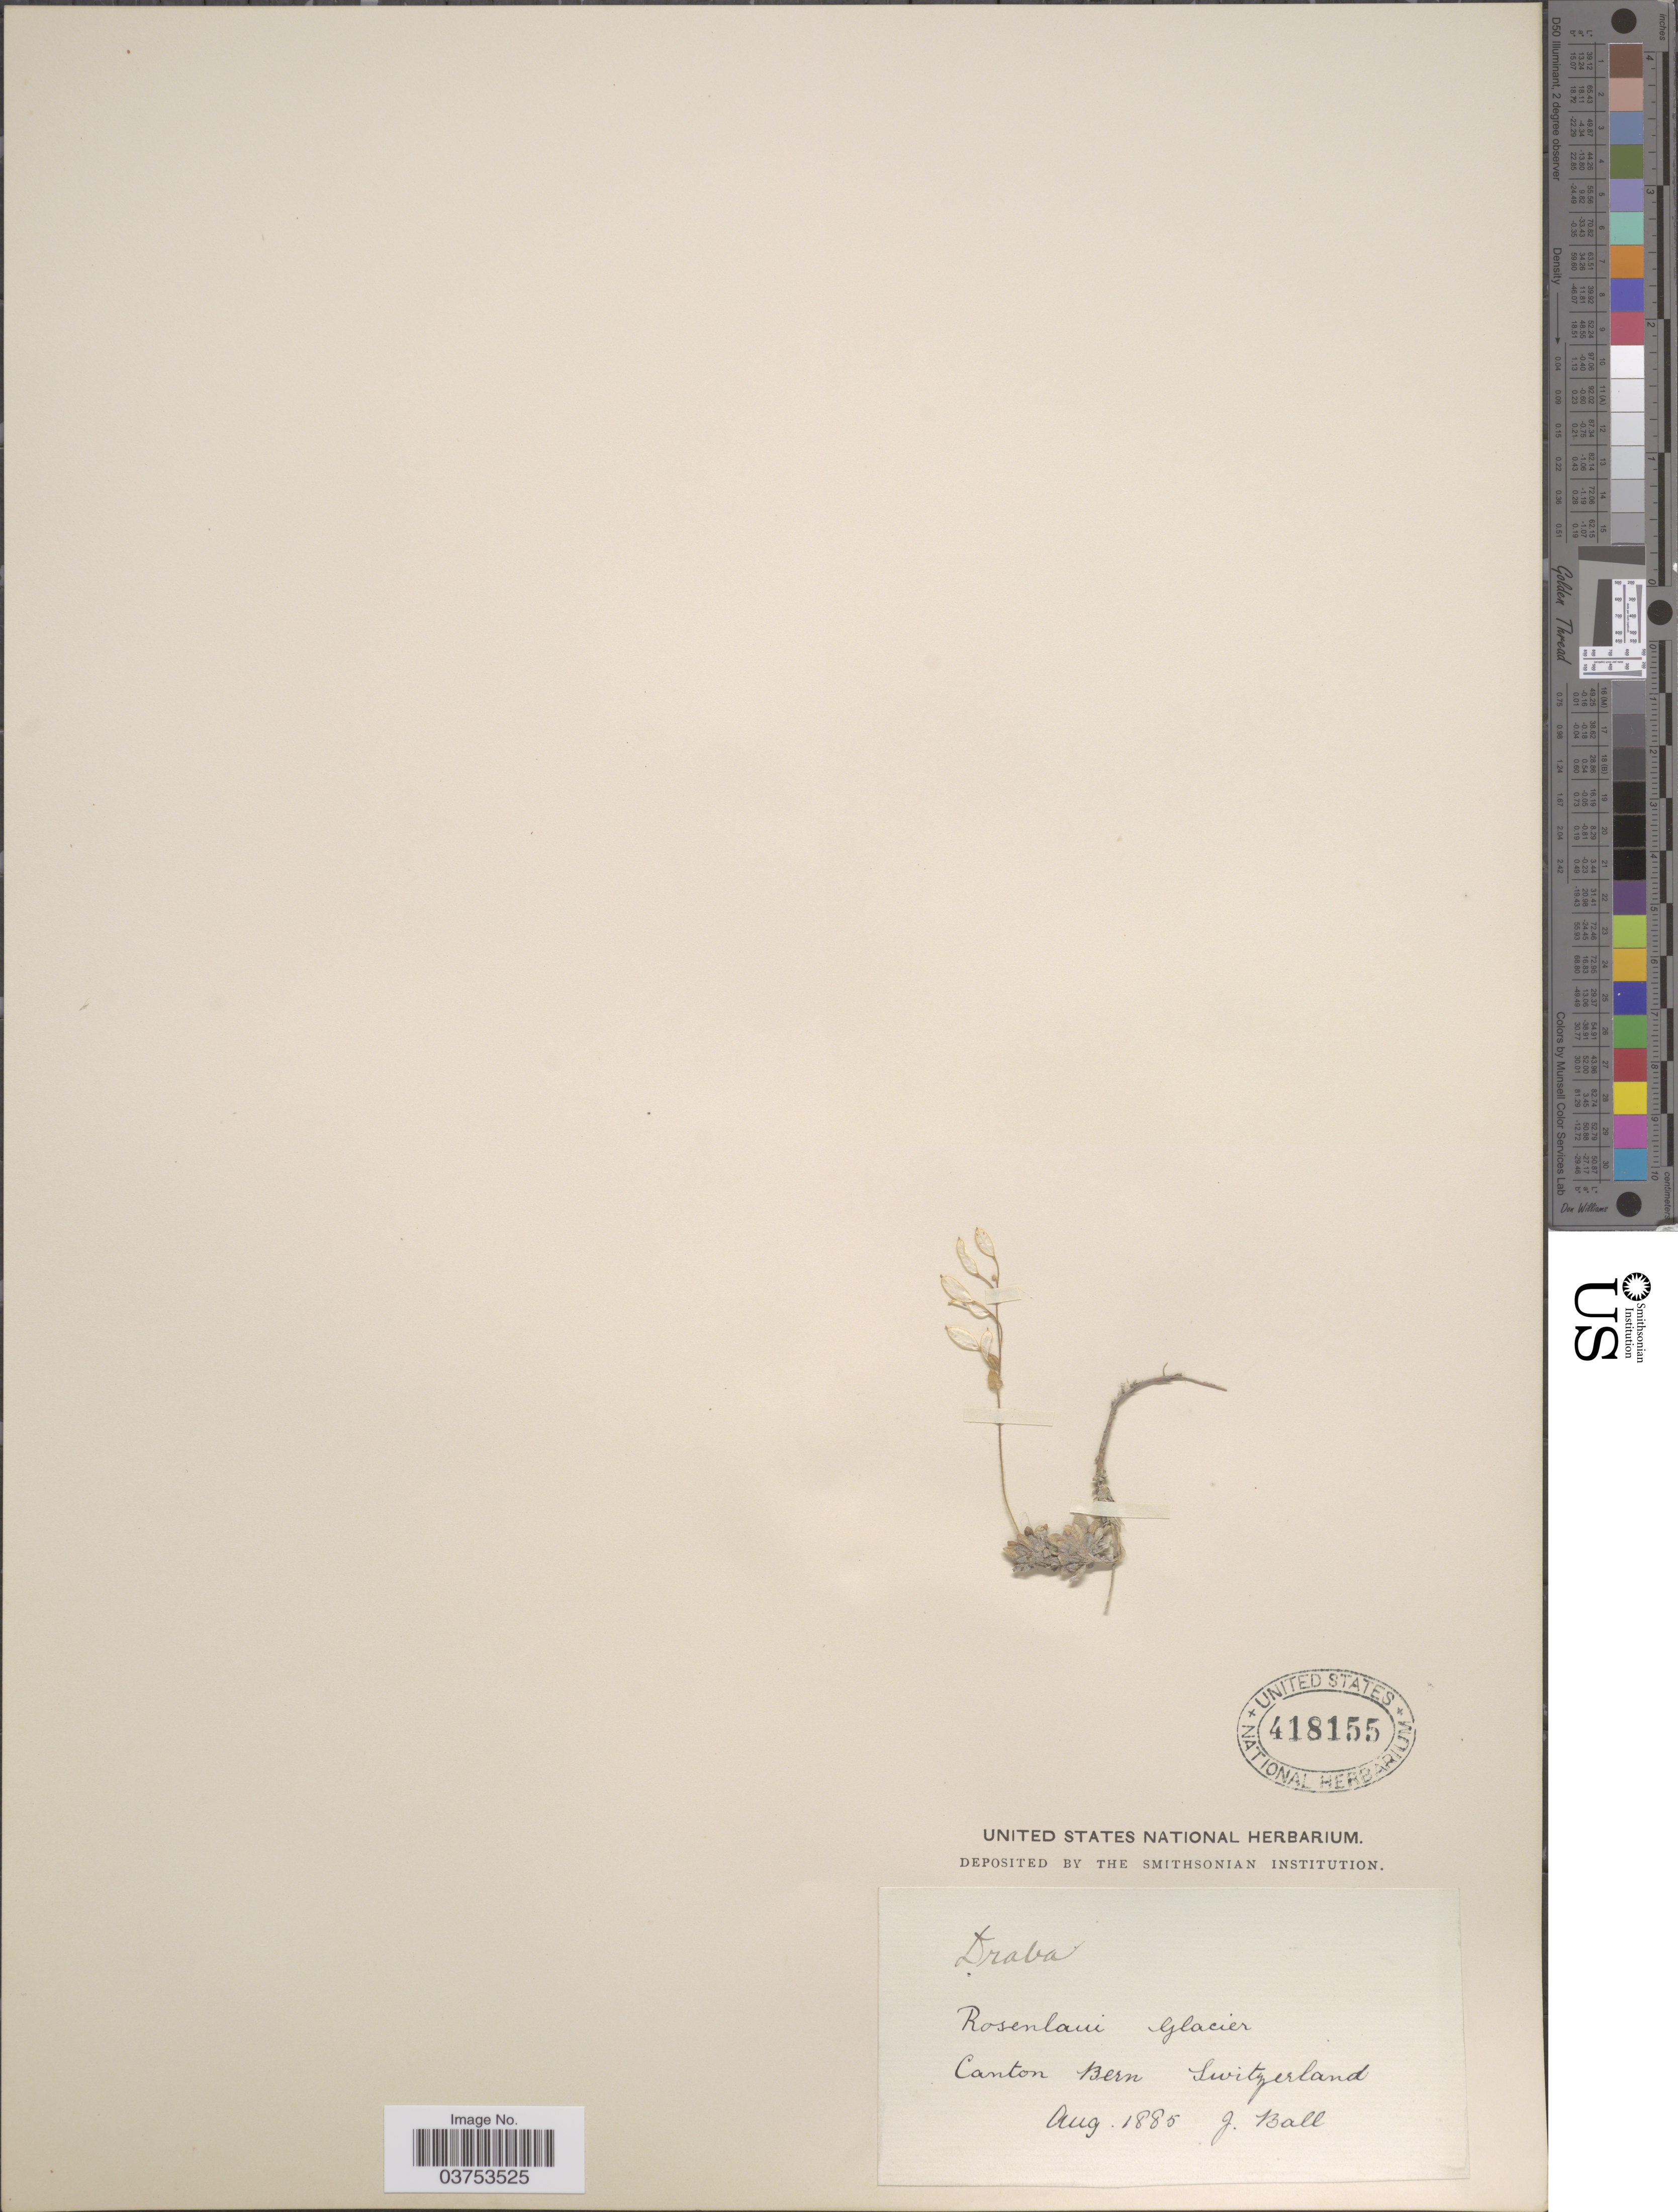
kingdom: Plantae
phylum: Tracheophyta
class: Magnoliopsida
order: Brassicales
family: Brassicaceae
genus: Draba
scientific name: Draba sp.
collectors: J. Ball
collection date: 1885-08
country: Switzerland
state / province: Bern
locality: Rosenlaui Glacier. Canton Bern.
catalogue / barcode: US 418155